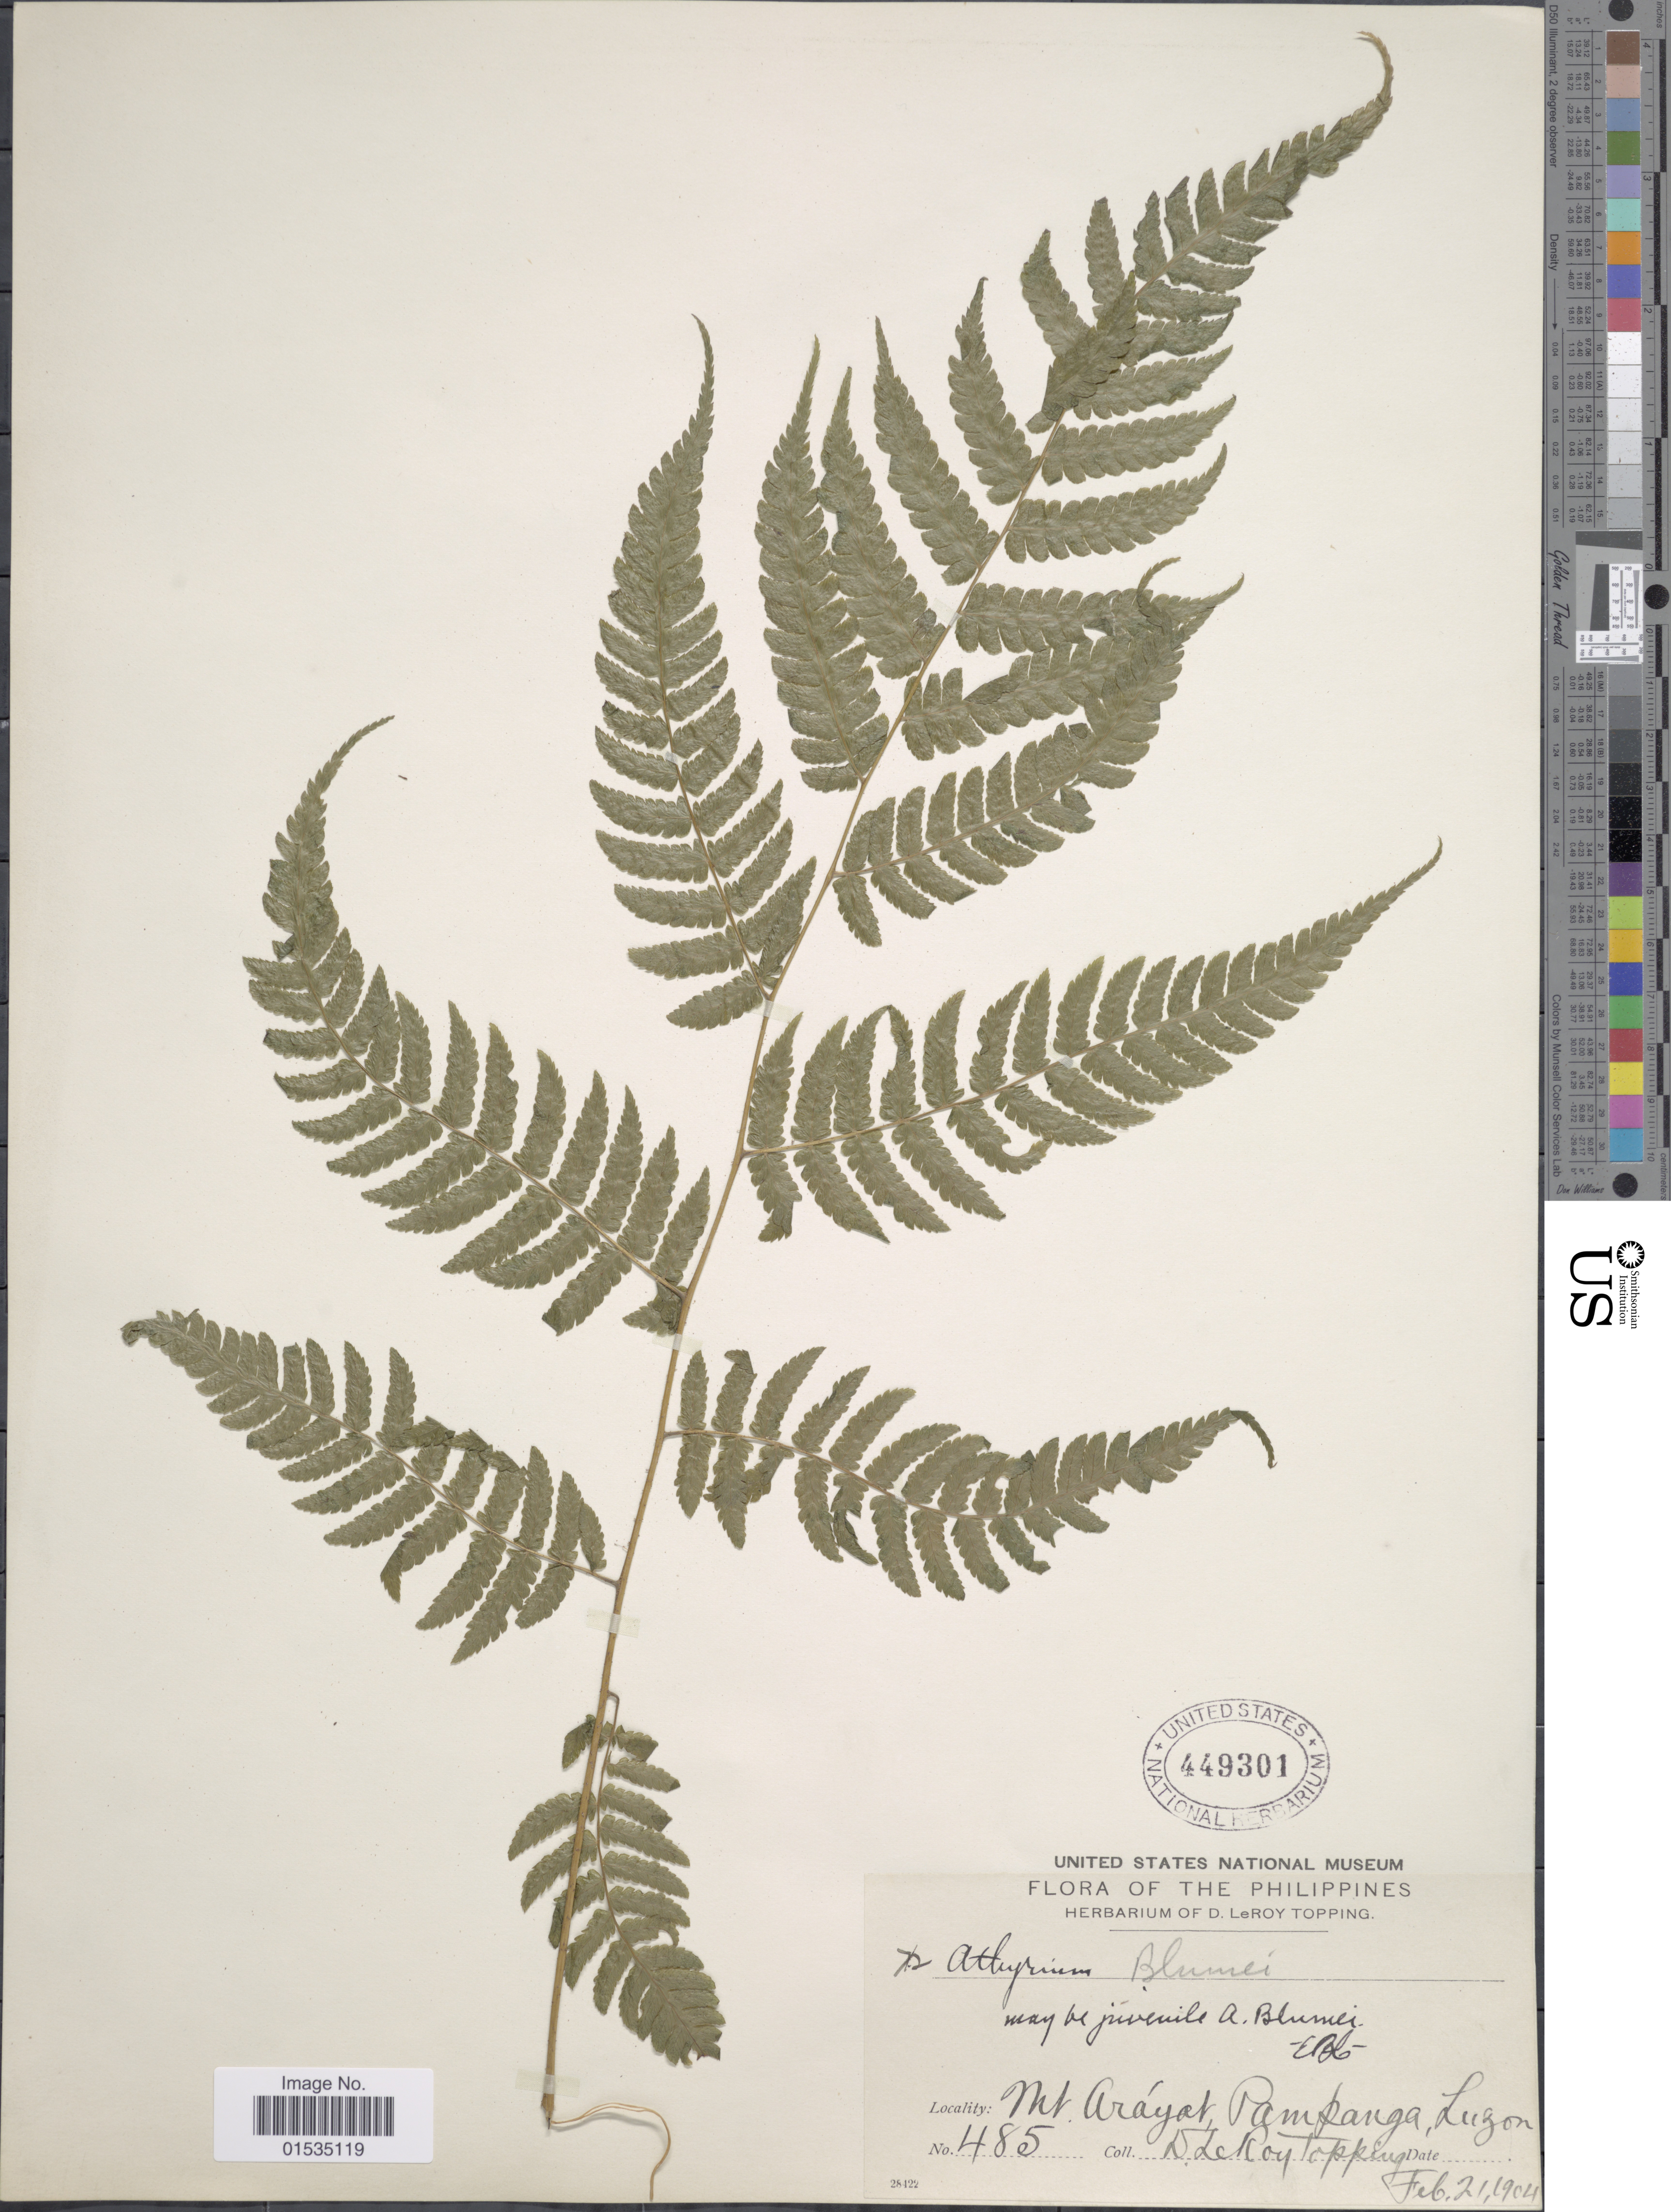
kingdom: Plantae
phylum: Tracheophyta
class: Polypodiopsida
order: Polypodiales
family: Athyriaceae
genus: Diplazium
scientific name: Diplazium polypodioides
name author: Blume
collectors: D. L. Topping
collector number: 485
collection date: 1904-02-21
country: Philippines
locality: Mt. Arayag, Pampanga, Luzon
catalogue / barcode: US 449301